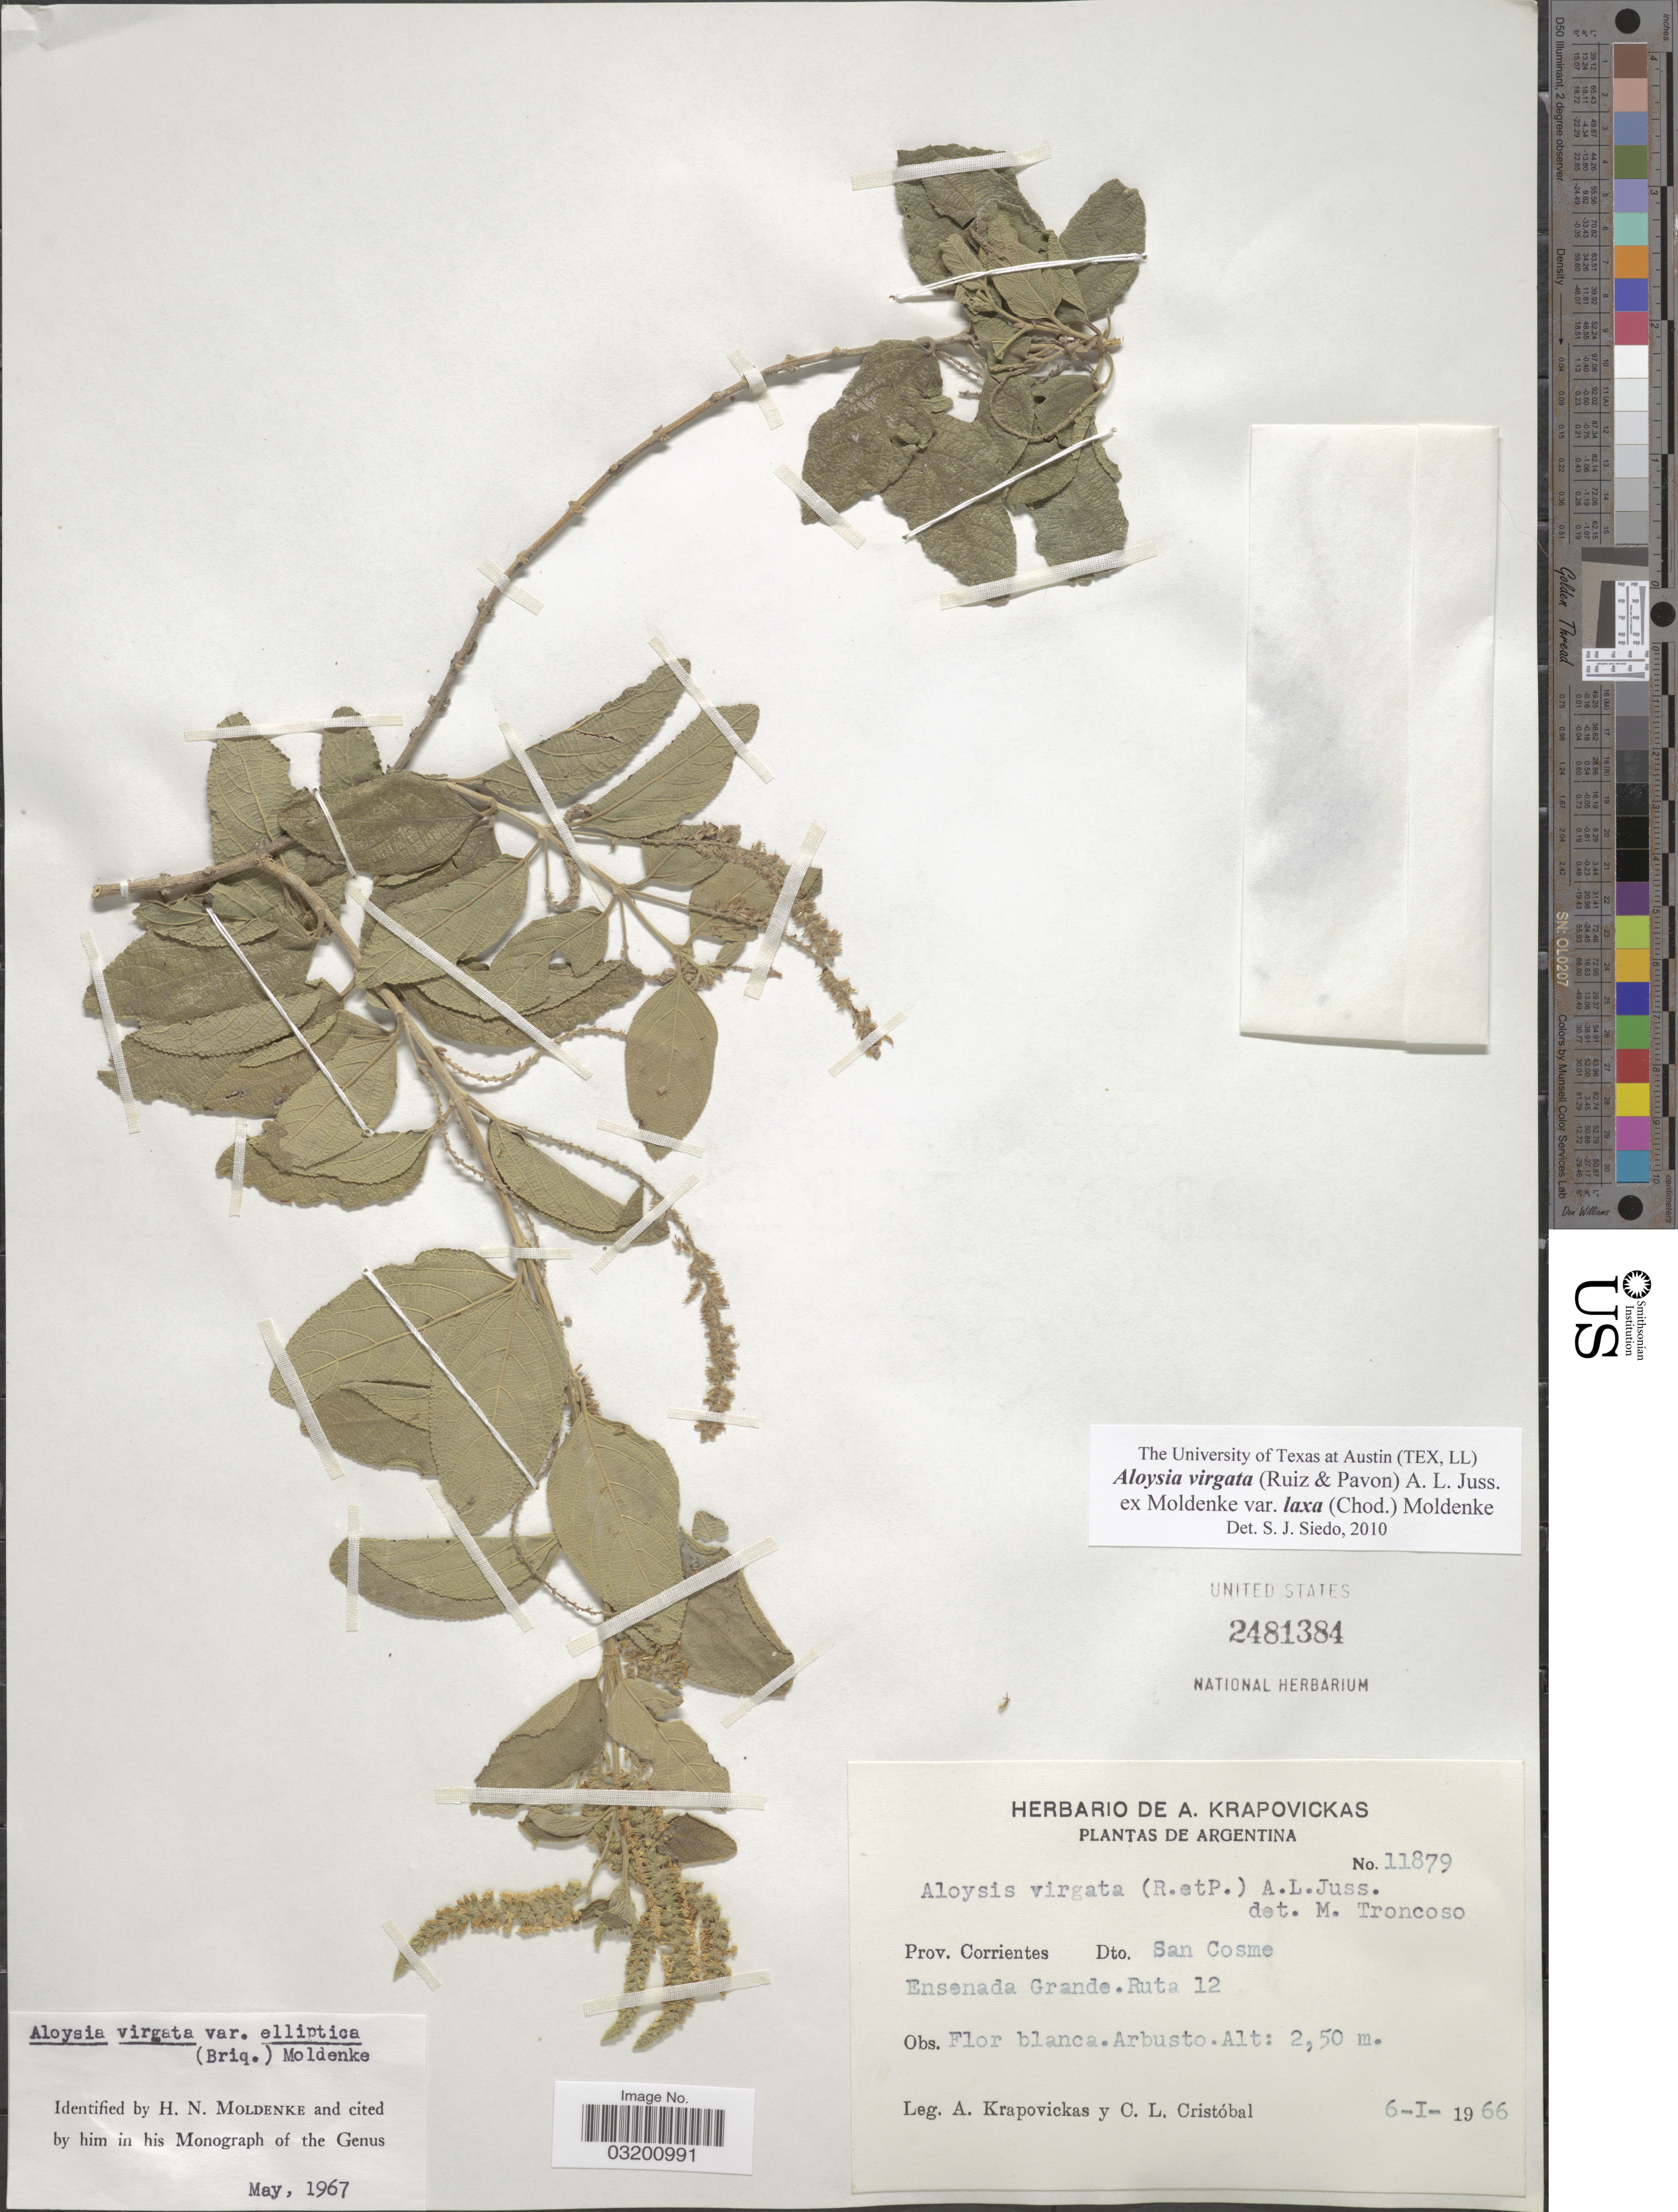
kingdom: Plantae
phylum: Tracheophyta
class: Magnoliopsida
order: Lamiales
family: Verbenaceae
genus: Aloysia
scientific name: Aloysia virgata var. laxa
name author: (Chodat) Moldenke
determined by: Siedo, S. J.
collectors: A. Krapovickas & C. L. Cristóbal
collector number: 11879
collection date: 1966-01-06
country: Argentina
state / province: Corrientes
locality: Dto. San Cosme, Ensenada Grande. Ruta 12.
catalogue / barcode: US 2481384